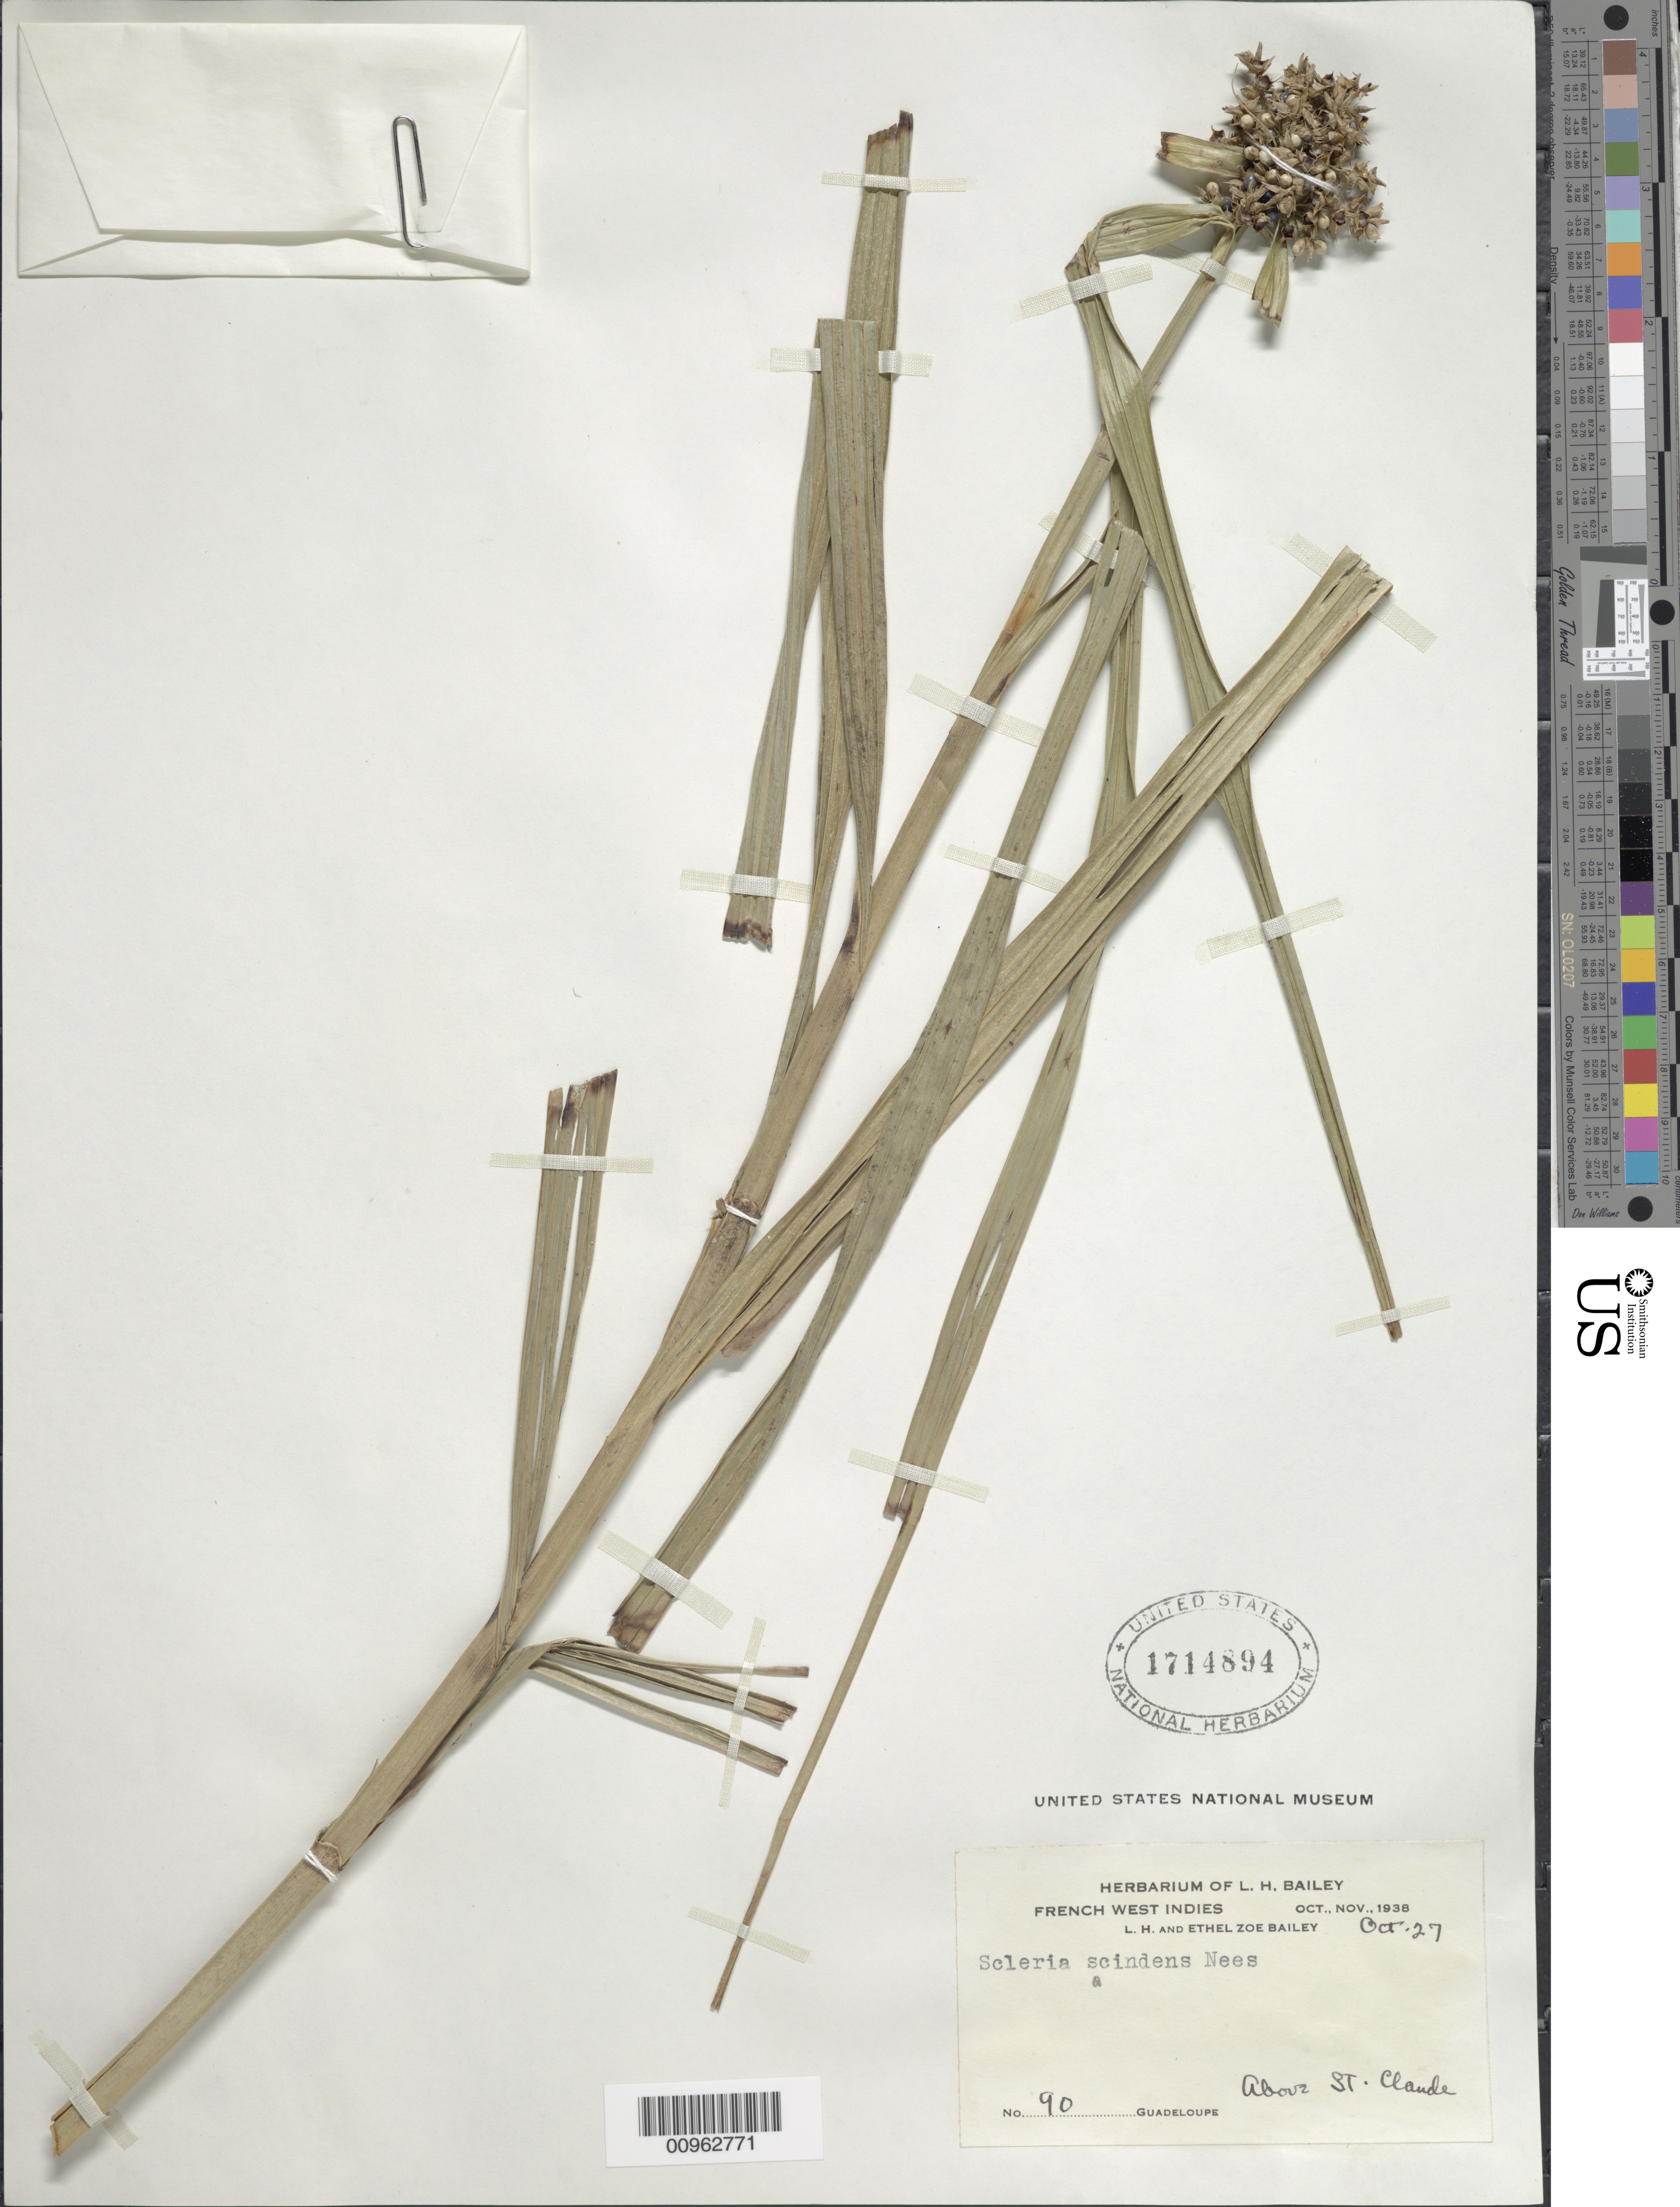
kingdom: Plantae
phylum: Tracheophyta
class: Liliopsida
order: Poales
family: Cyperaceae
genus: Scleria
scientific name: Scleria chlorantha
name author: Boeckeler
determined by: Strong, Mark T., (BOT), Smithsonian Institution - National Museum of Natural History (UNITED STATES)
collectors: L. H. Bailey & E. Z. Bailey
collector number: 90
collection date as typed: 27 Oct 1938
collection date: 1938-10-27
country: Guadeloupe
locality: Above St. Claude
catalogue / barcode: US 1714894